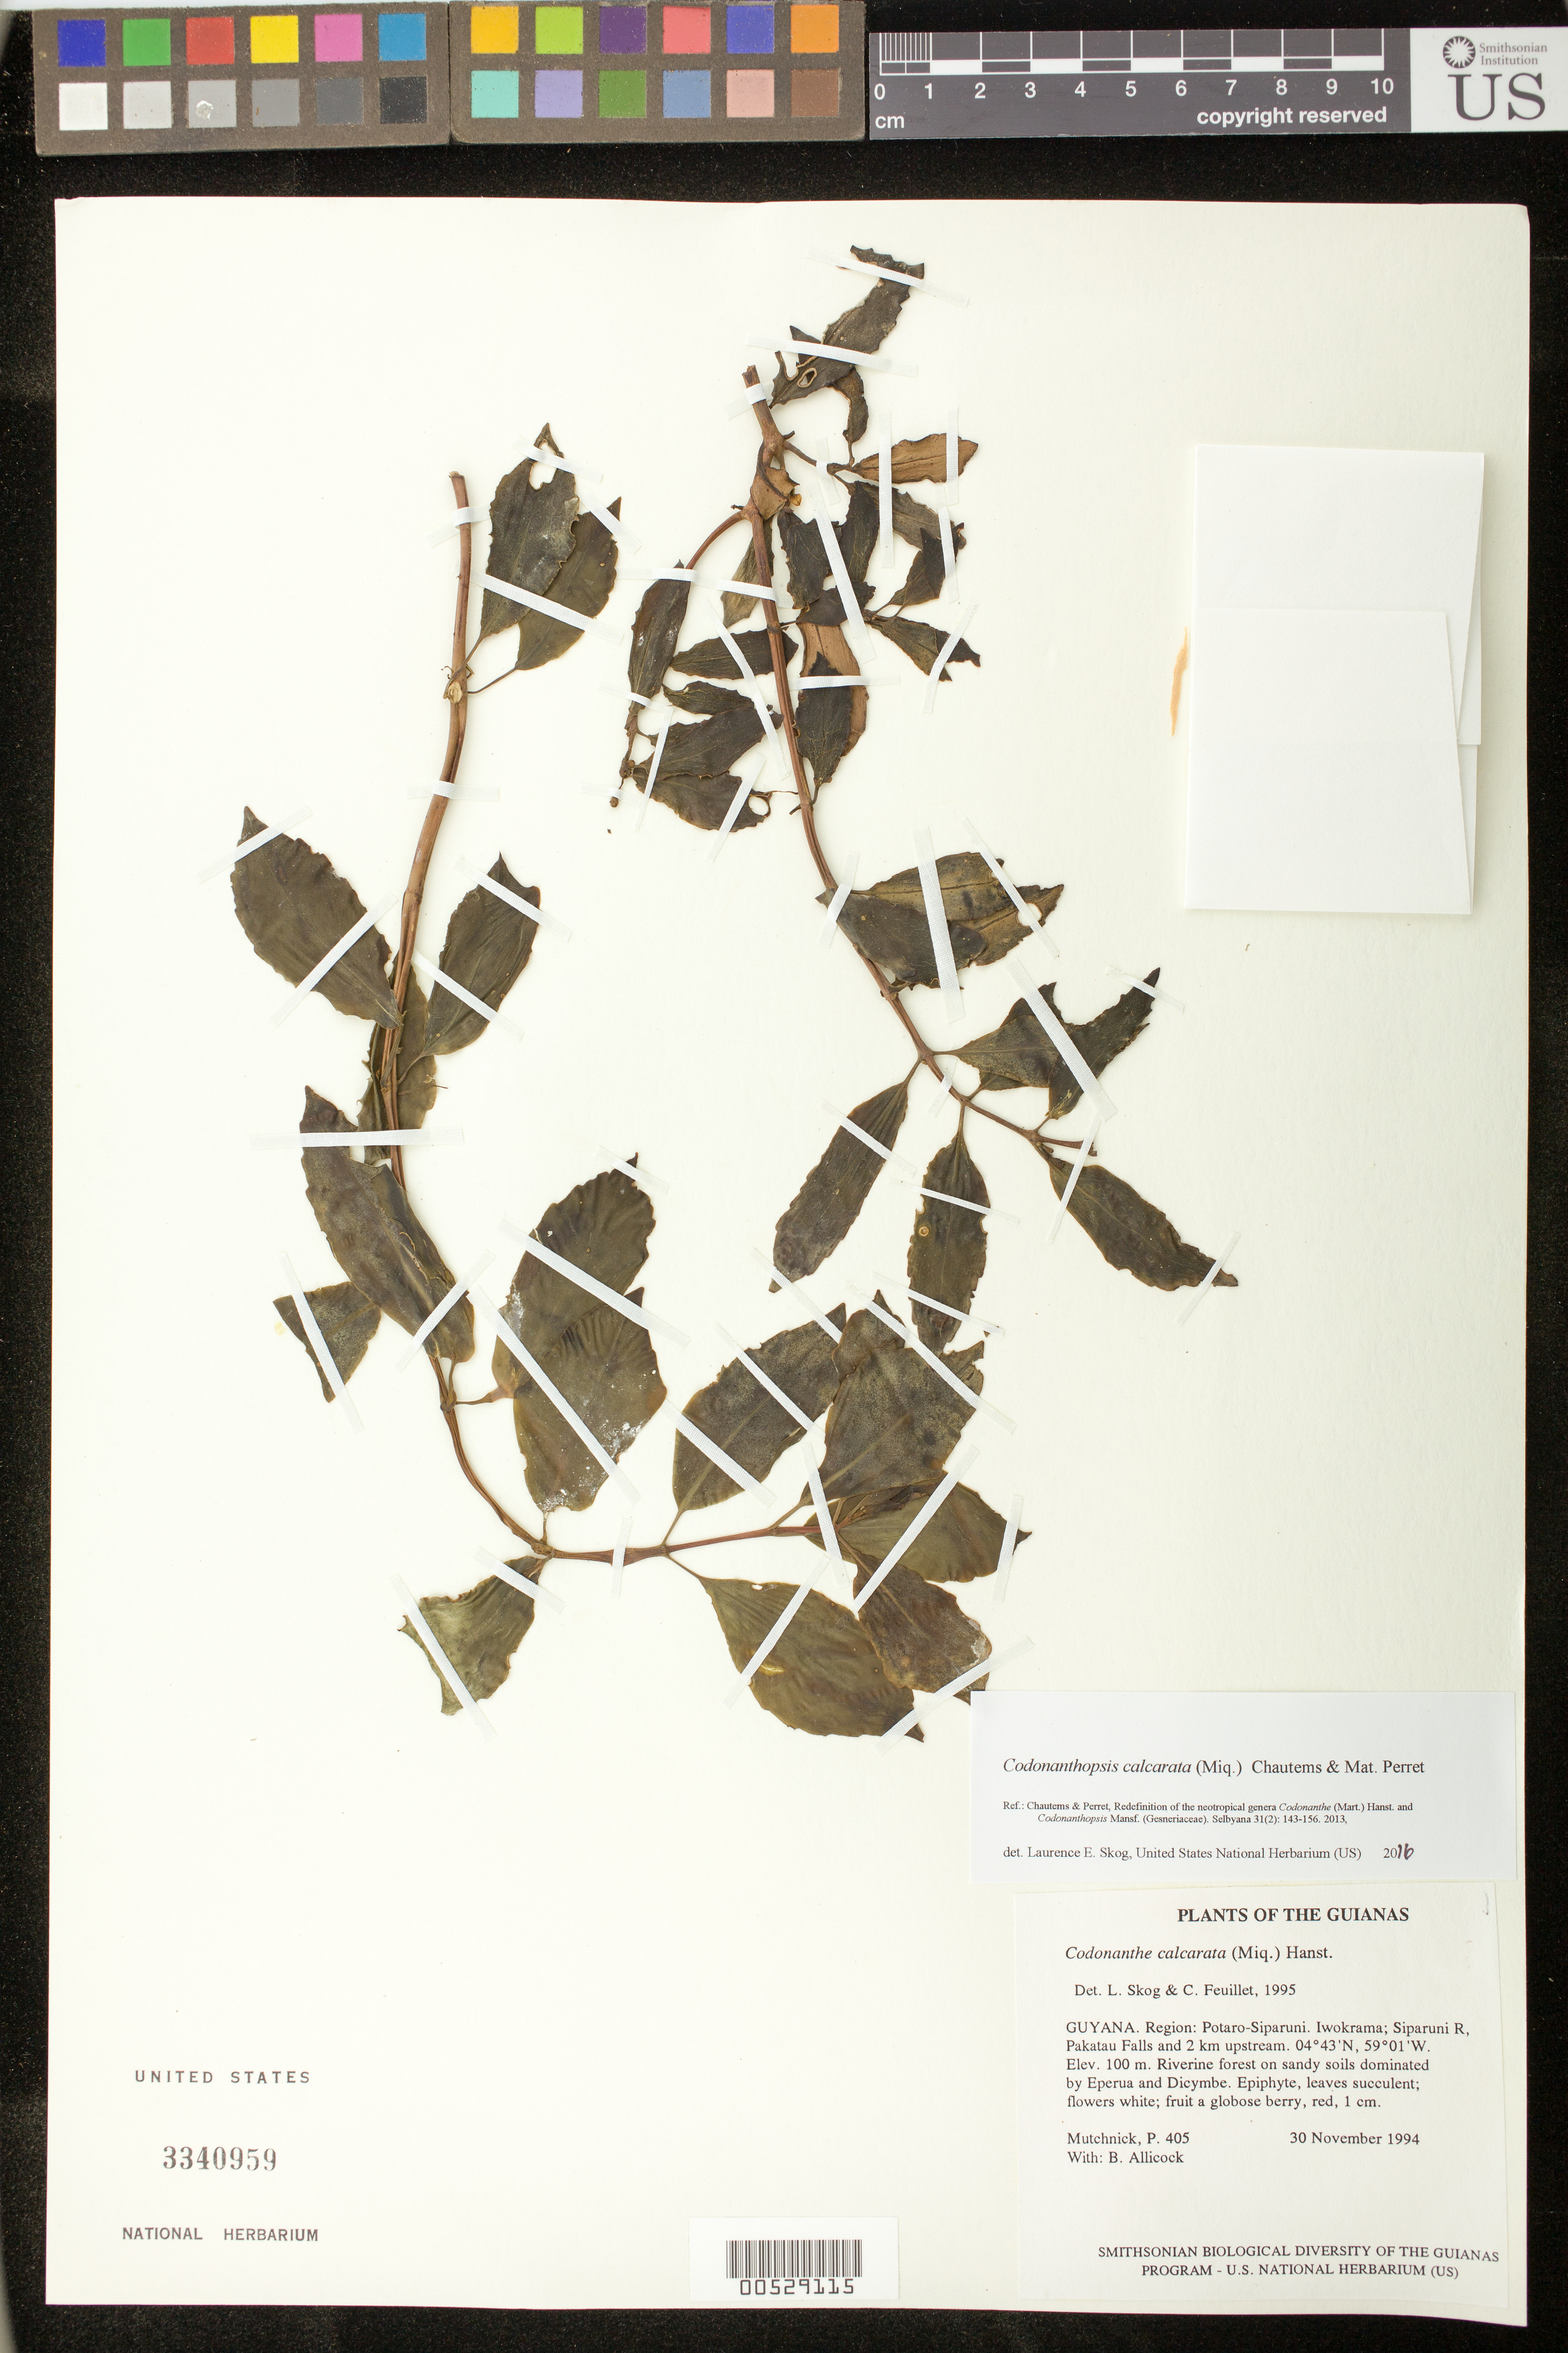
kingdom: Plantae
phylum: Tracheophyta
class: Magnoliopsida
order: Lamiales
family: Gesneriaceae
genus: Codonanthopsis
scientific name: Codonanthopsis calcarata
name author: (Miq.) Chautems & Mat.Perret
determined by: Skog, Laurence E.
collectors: P. Mutchnick & B. Allicock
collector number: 405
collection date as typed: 30 Nov 1994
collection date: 1994-11-30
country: Guyana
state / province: Potaro-Siparuni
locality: Iwokrama; Siparuni R, Pakatau Falls and 2 km upstream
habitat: Riverine forest on sandy soils dominated by Eperua and Dicymbe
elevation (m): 100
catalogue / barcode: US 3340959